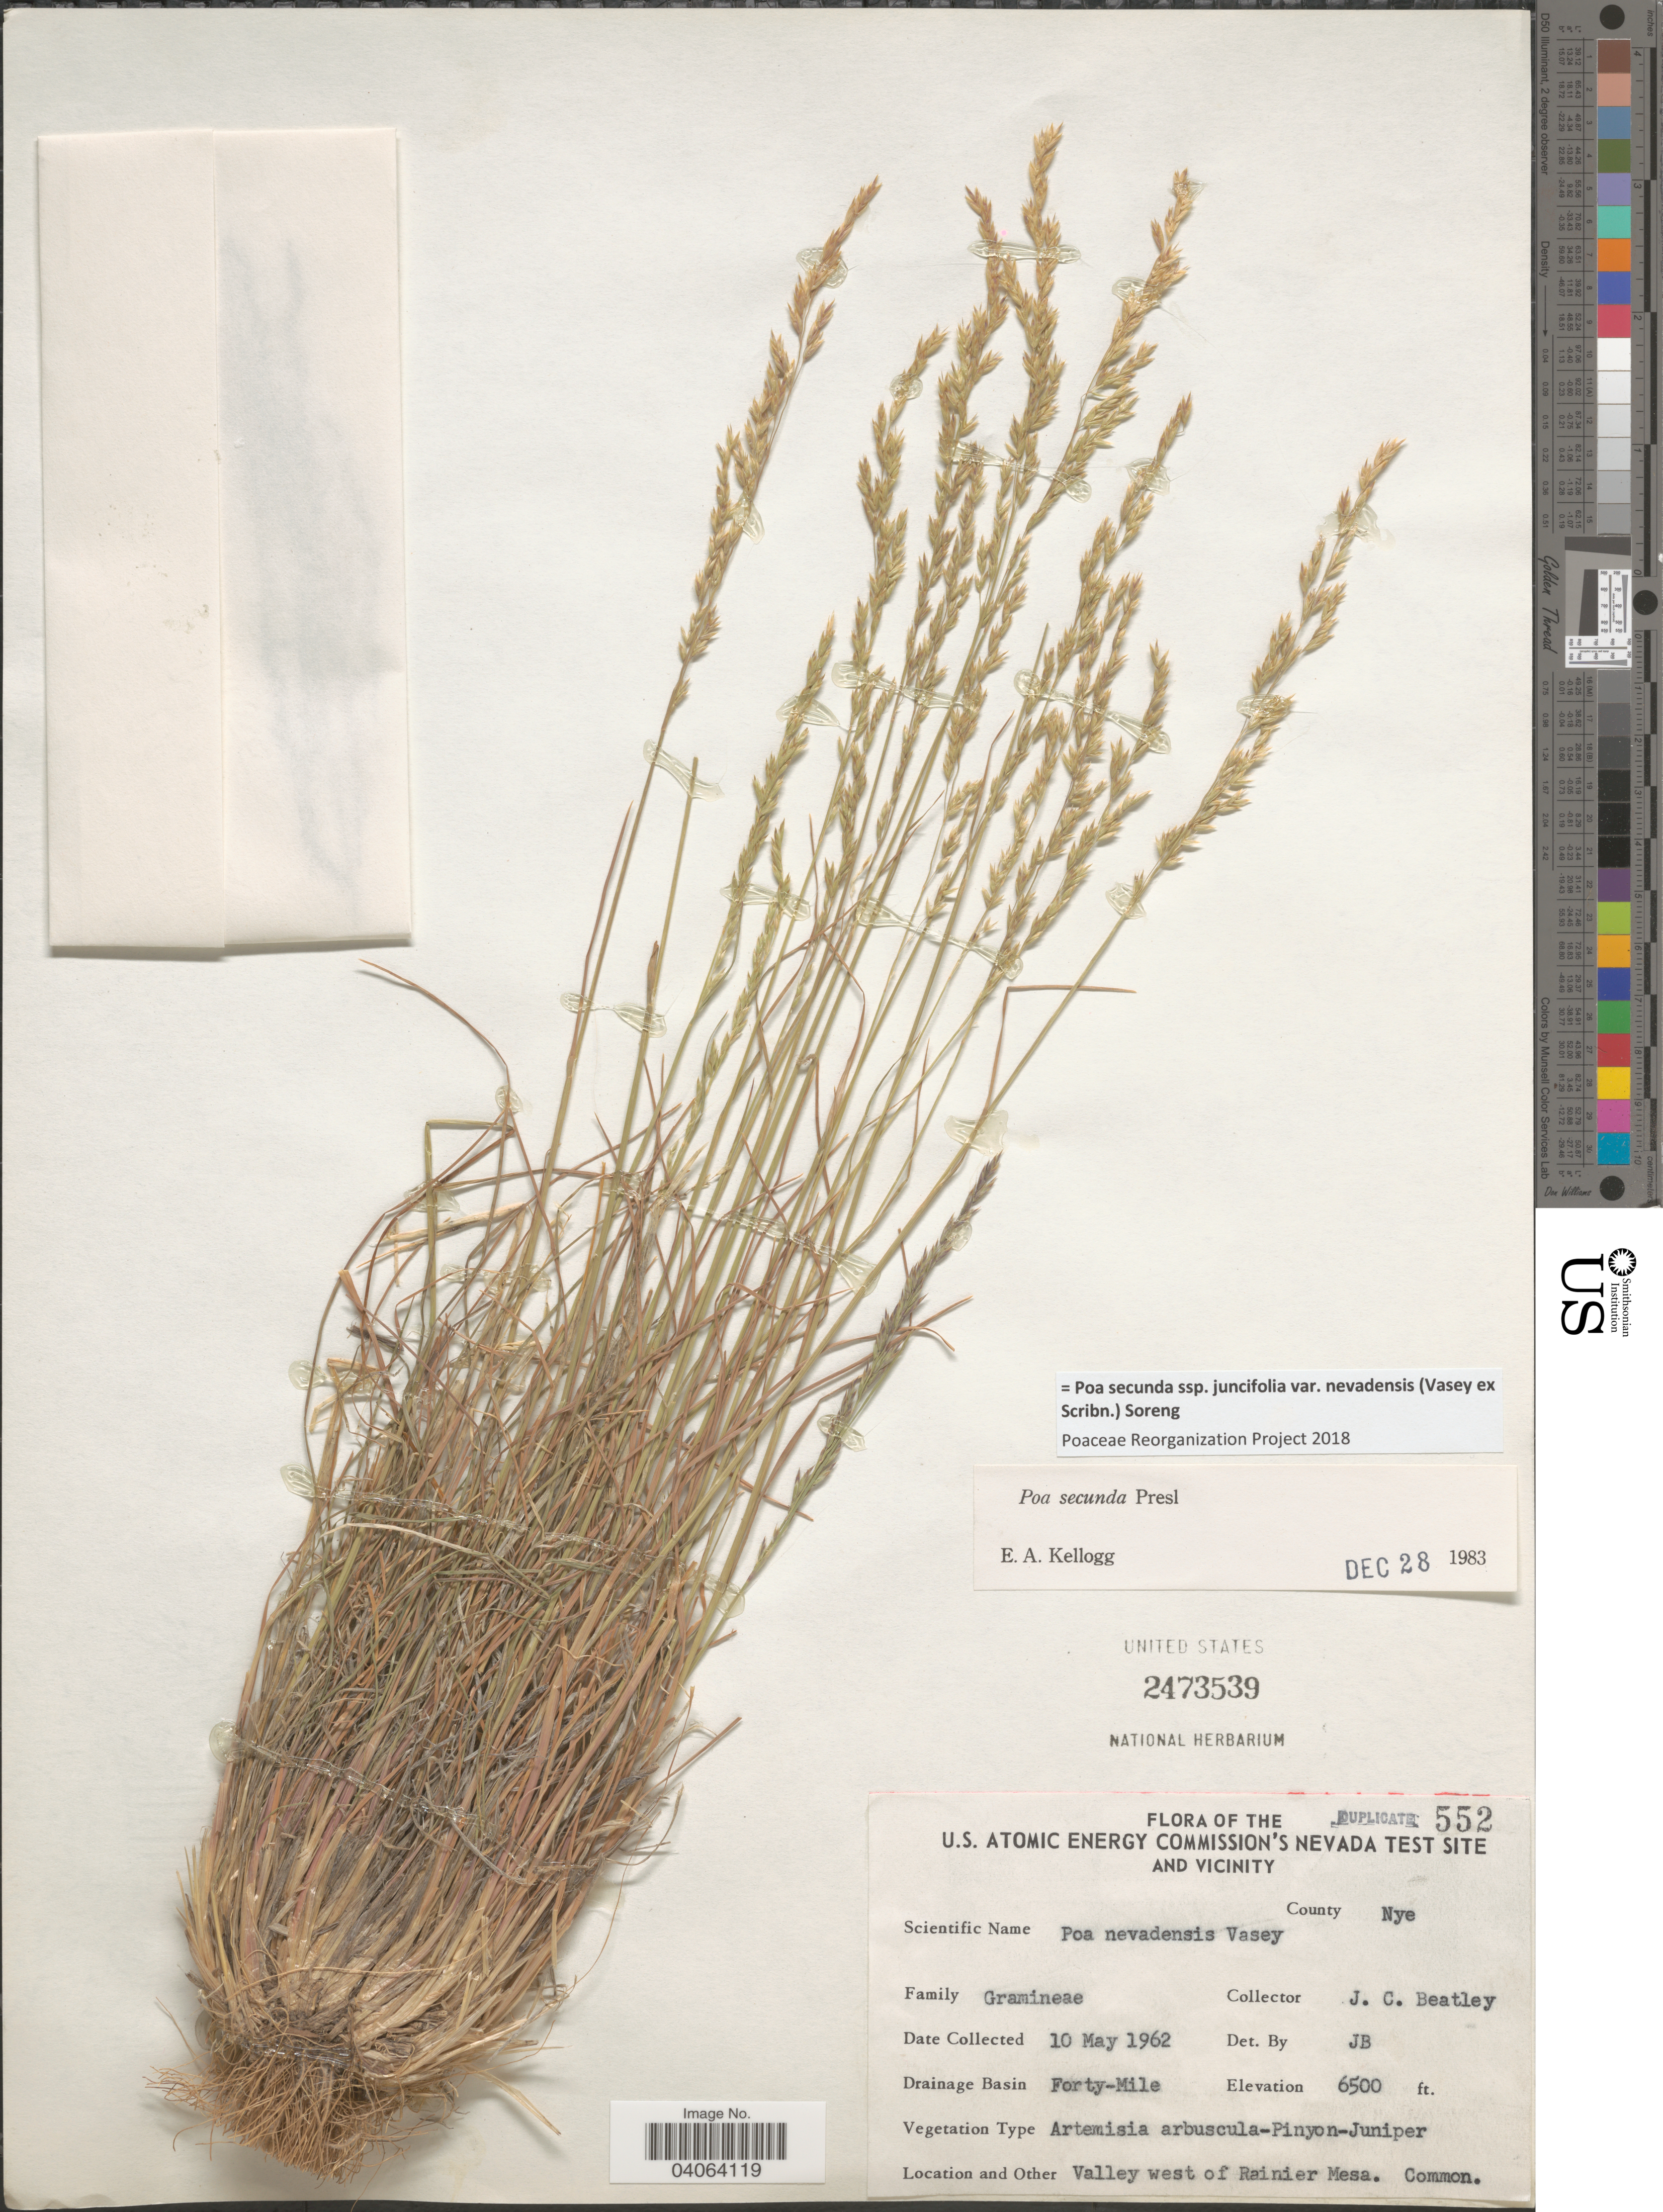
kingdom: Plantae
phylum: Tracheophyta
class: Liliopsida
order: Poales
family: Poaceae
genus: Poa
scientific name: Poa secunda subsp. juncifolia var. nevadensis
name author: (Vasey ex Scribn.) Soreng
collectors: J. C. Beatley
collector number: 552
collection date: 1962-05-10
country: United States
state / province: Nevada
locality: The U.S. Atomic Energy Commission's Nevada Test Site and vicinity. County Nye. Drainage Basin Forty-Mile. Valley west of Rainier Mesa.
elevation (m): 1981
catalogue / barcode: US 2473539